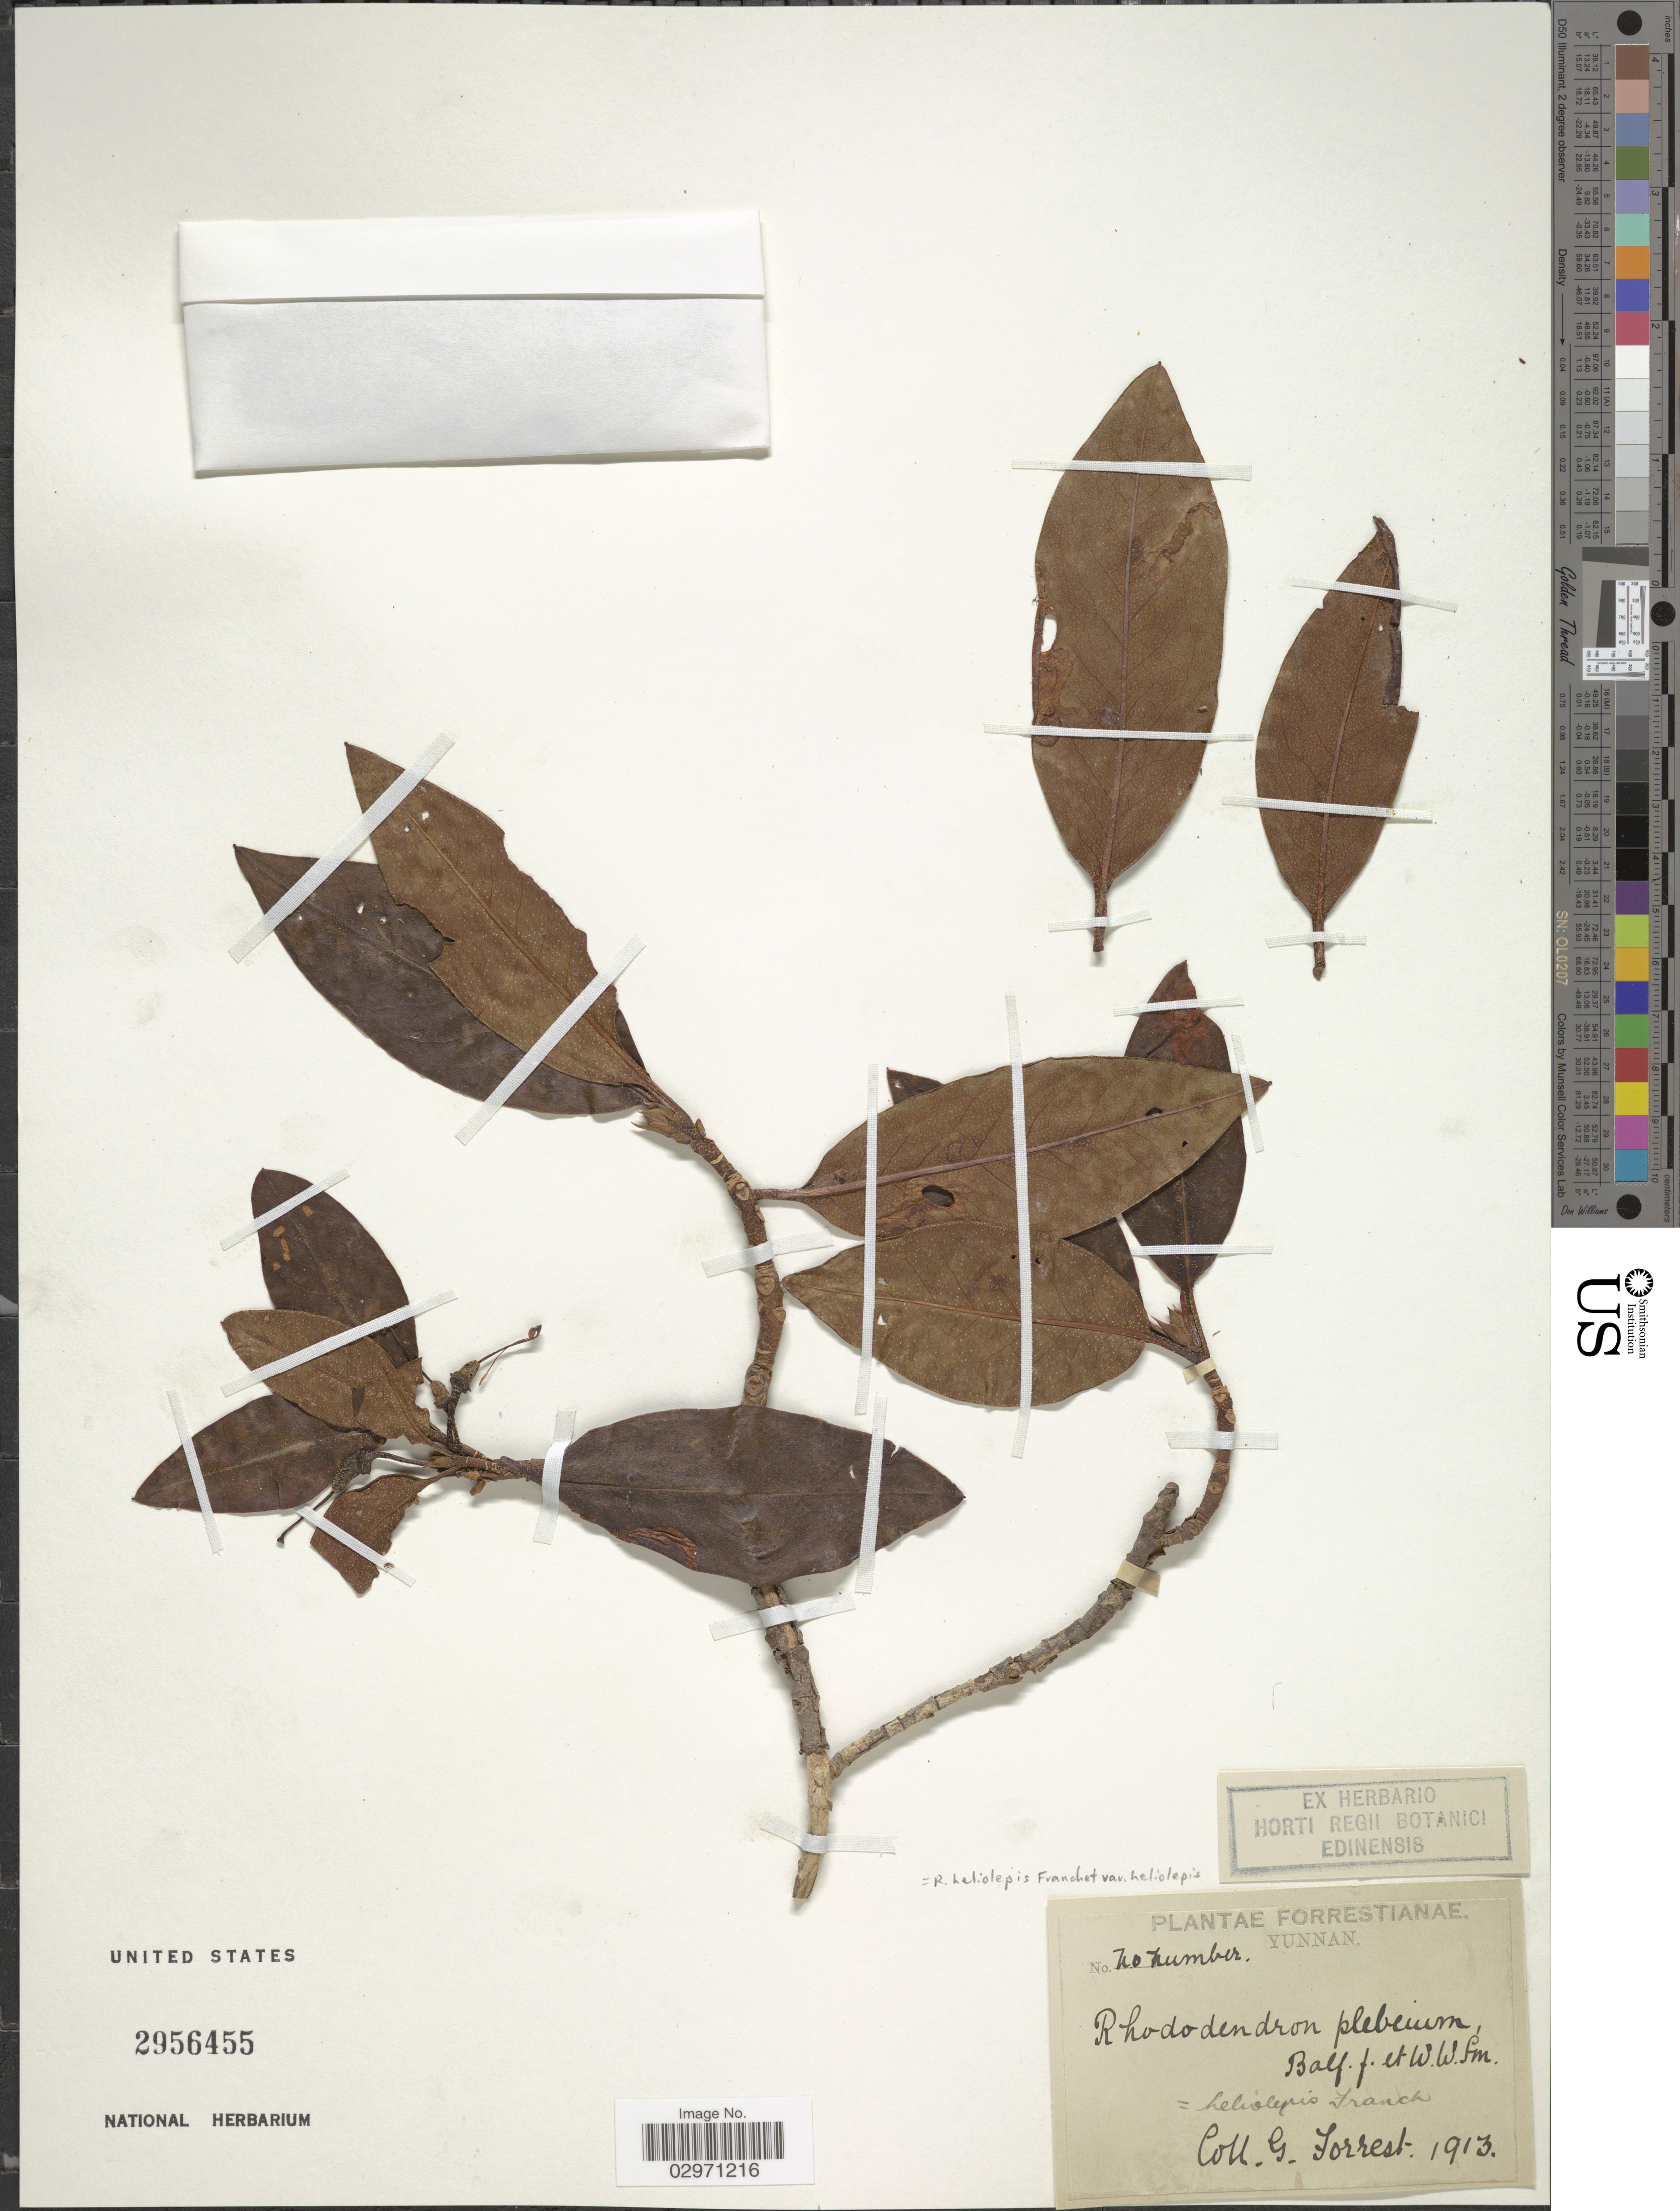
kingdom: Plantae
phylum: Tracheophyta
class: Magnoliopsida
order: Ericales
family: Ericaceae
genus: Rhododendron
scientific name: Rhododendron heliolepis var. heliolepis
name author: Franch.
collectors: G. Forrest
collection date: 1913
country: China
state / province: Yunnan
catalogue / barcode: US 2956455